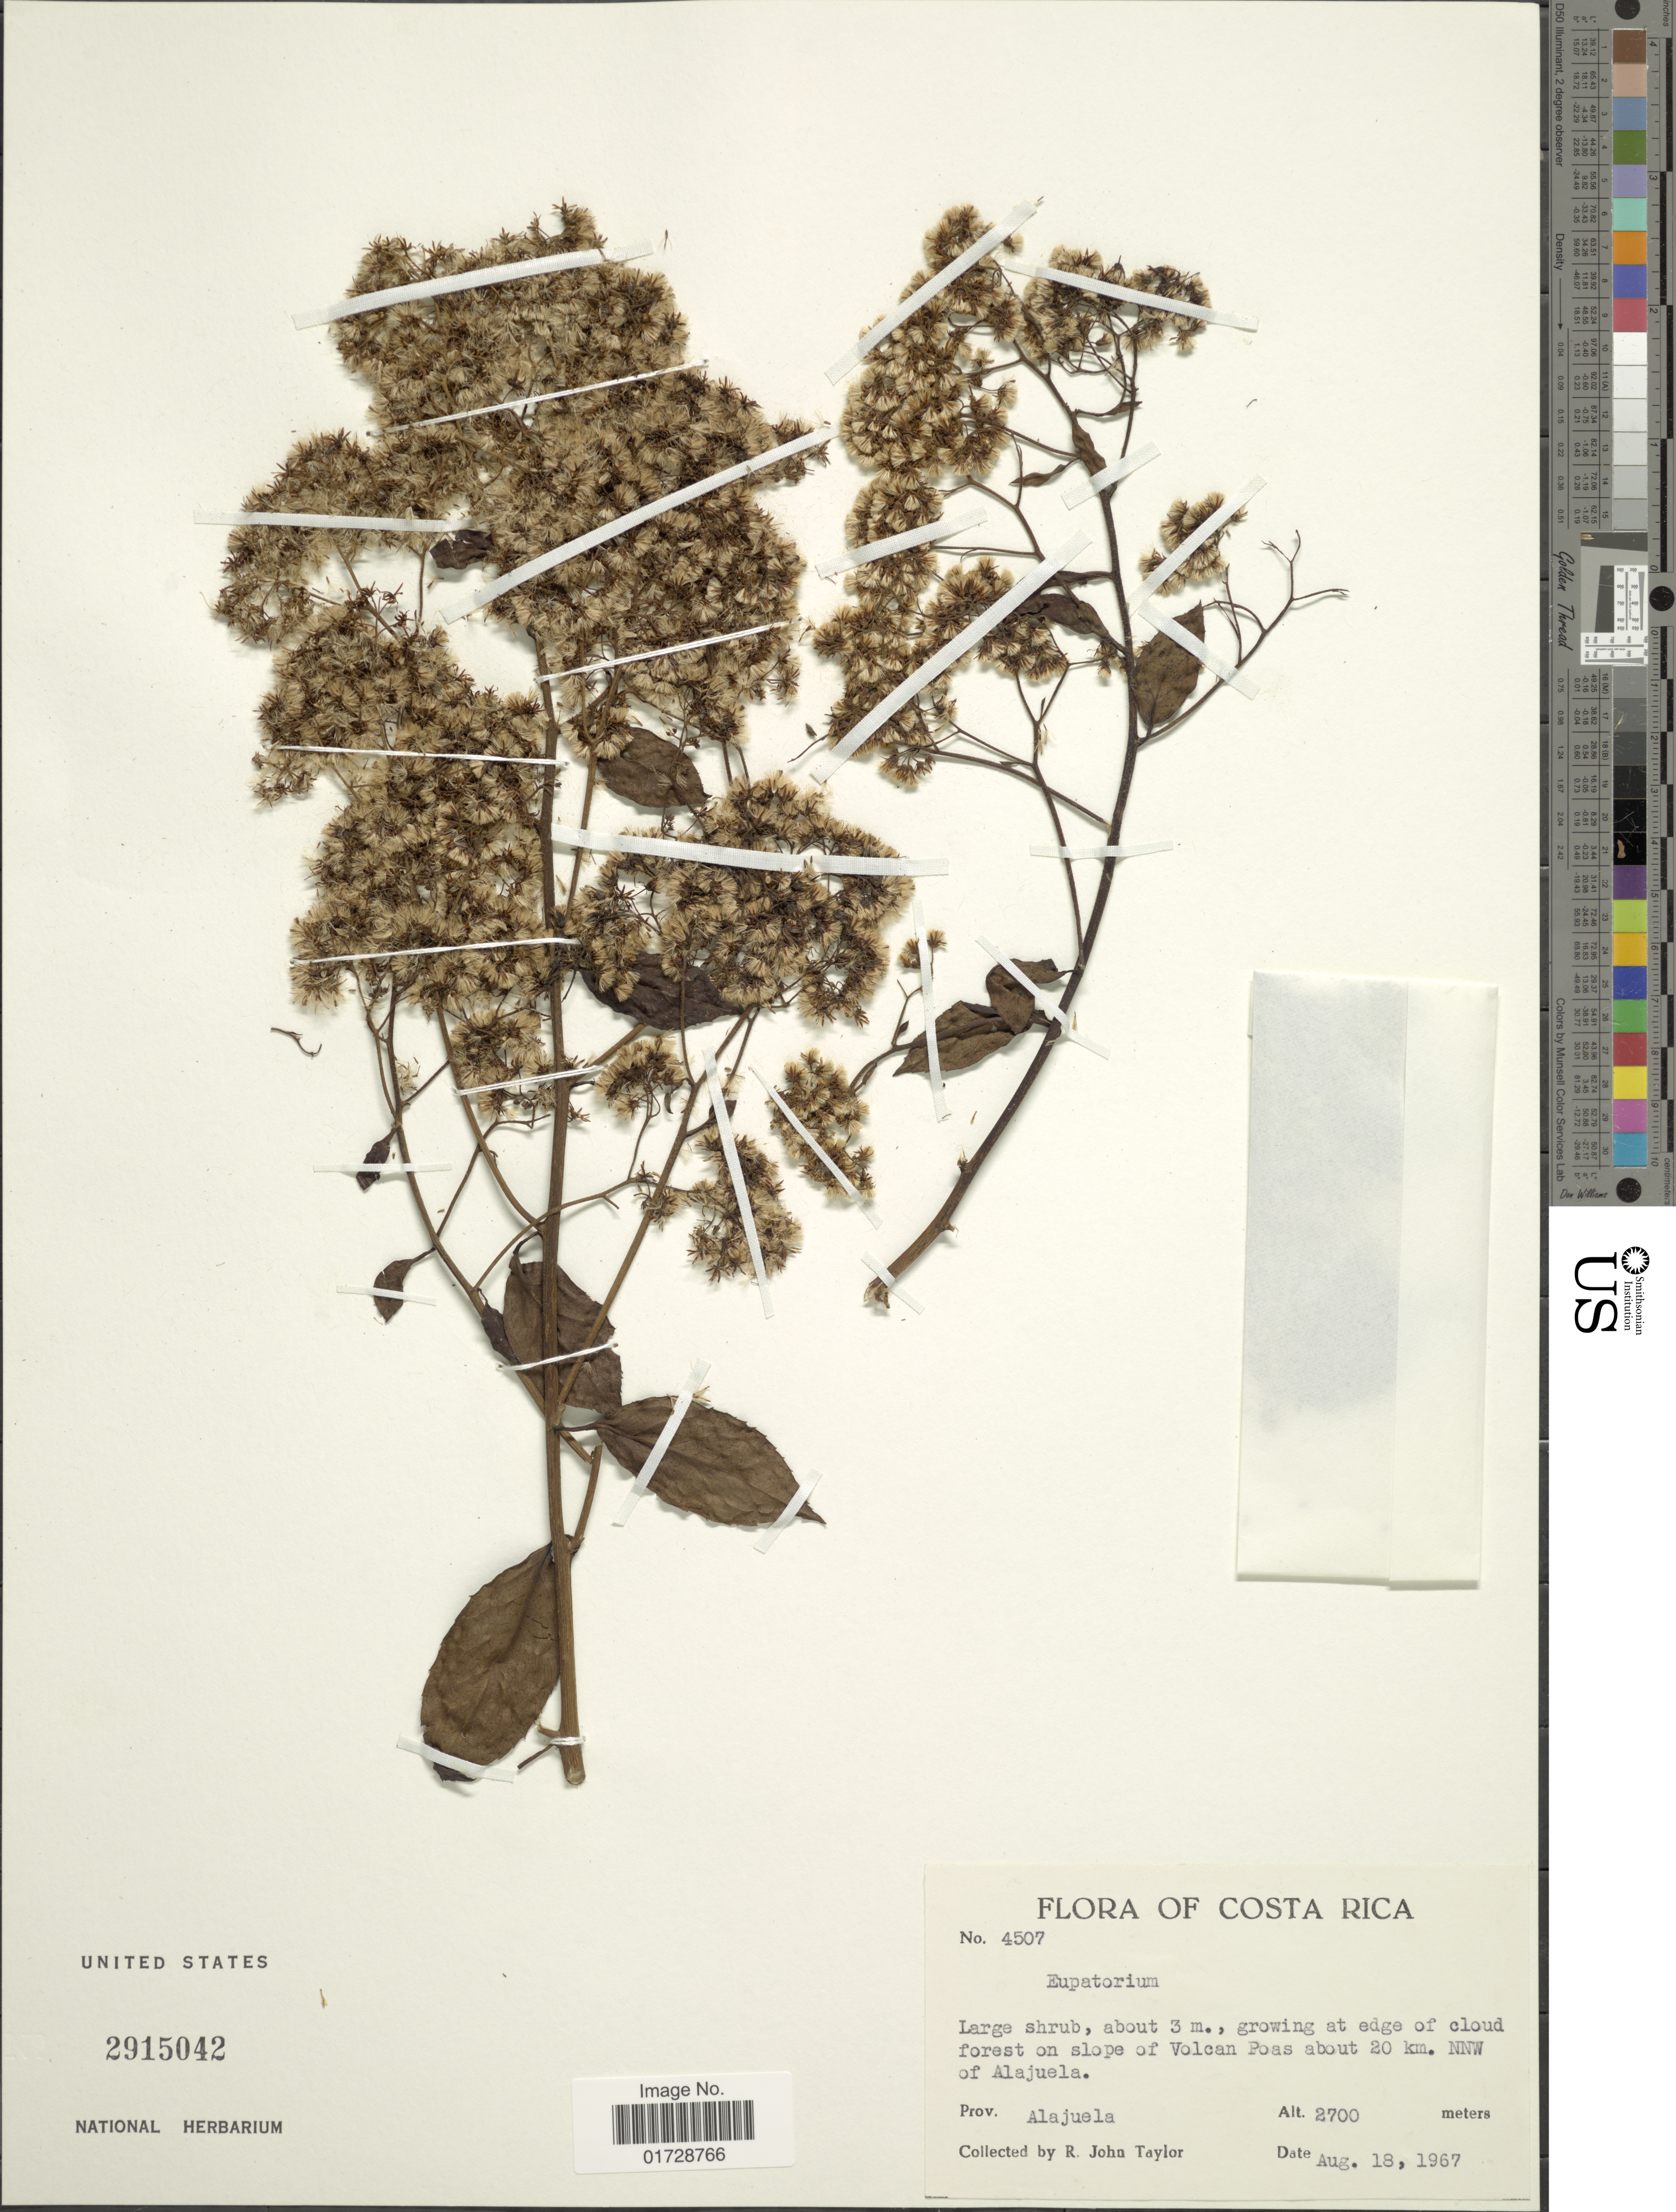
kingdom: Plantae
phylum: Tracheophyta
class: Magnoliopsida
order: Asterales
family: Asteraceae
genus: Archibaccharis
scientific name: Archibaccharis sp.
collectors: R. J. Taylor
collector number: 4507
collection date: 1967-08-18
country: Costa Rica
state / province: Alajuela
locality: Slope of Volcan Poas about 20 km NNW of Alajuela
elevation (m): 2700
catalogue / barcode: US 2915042